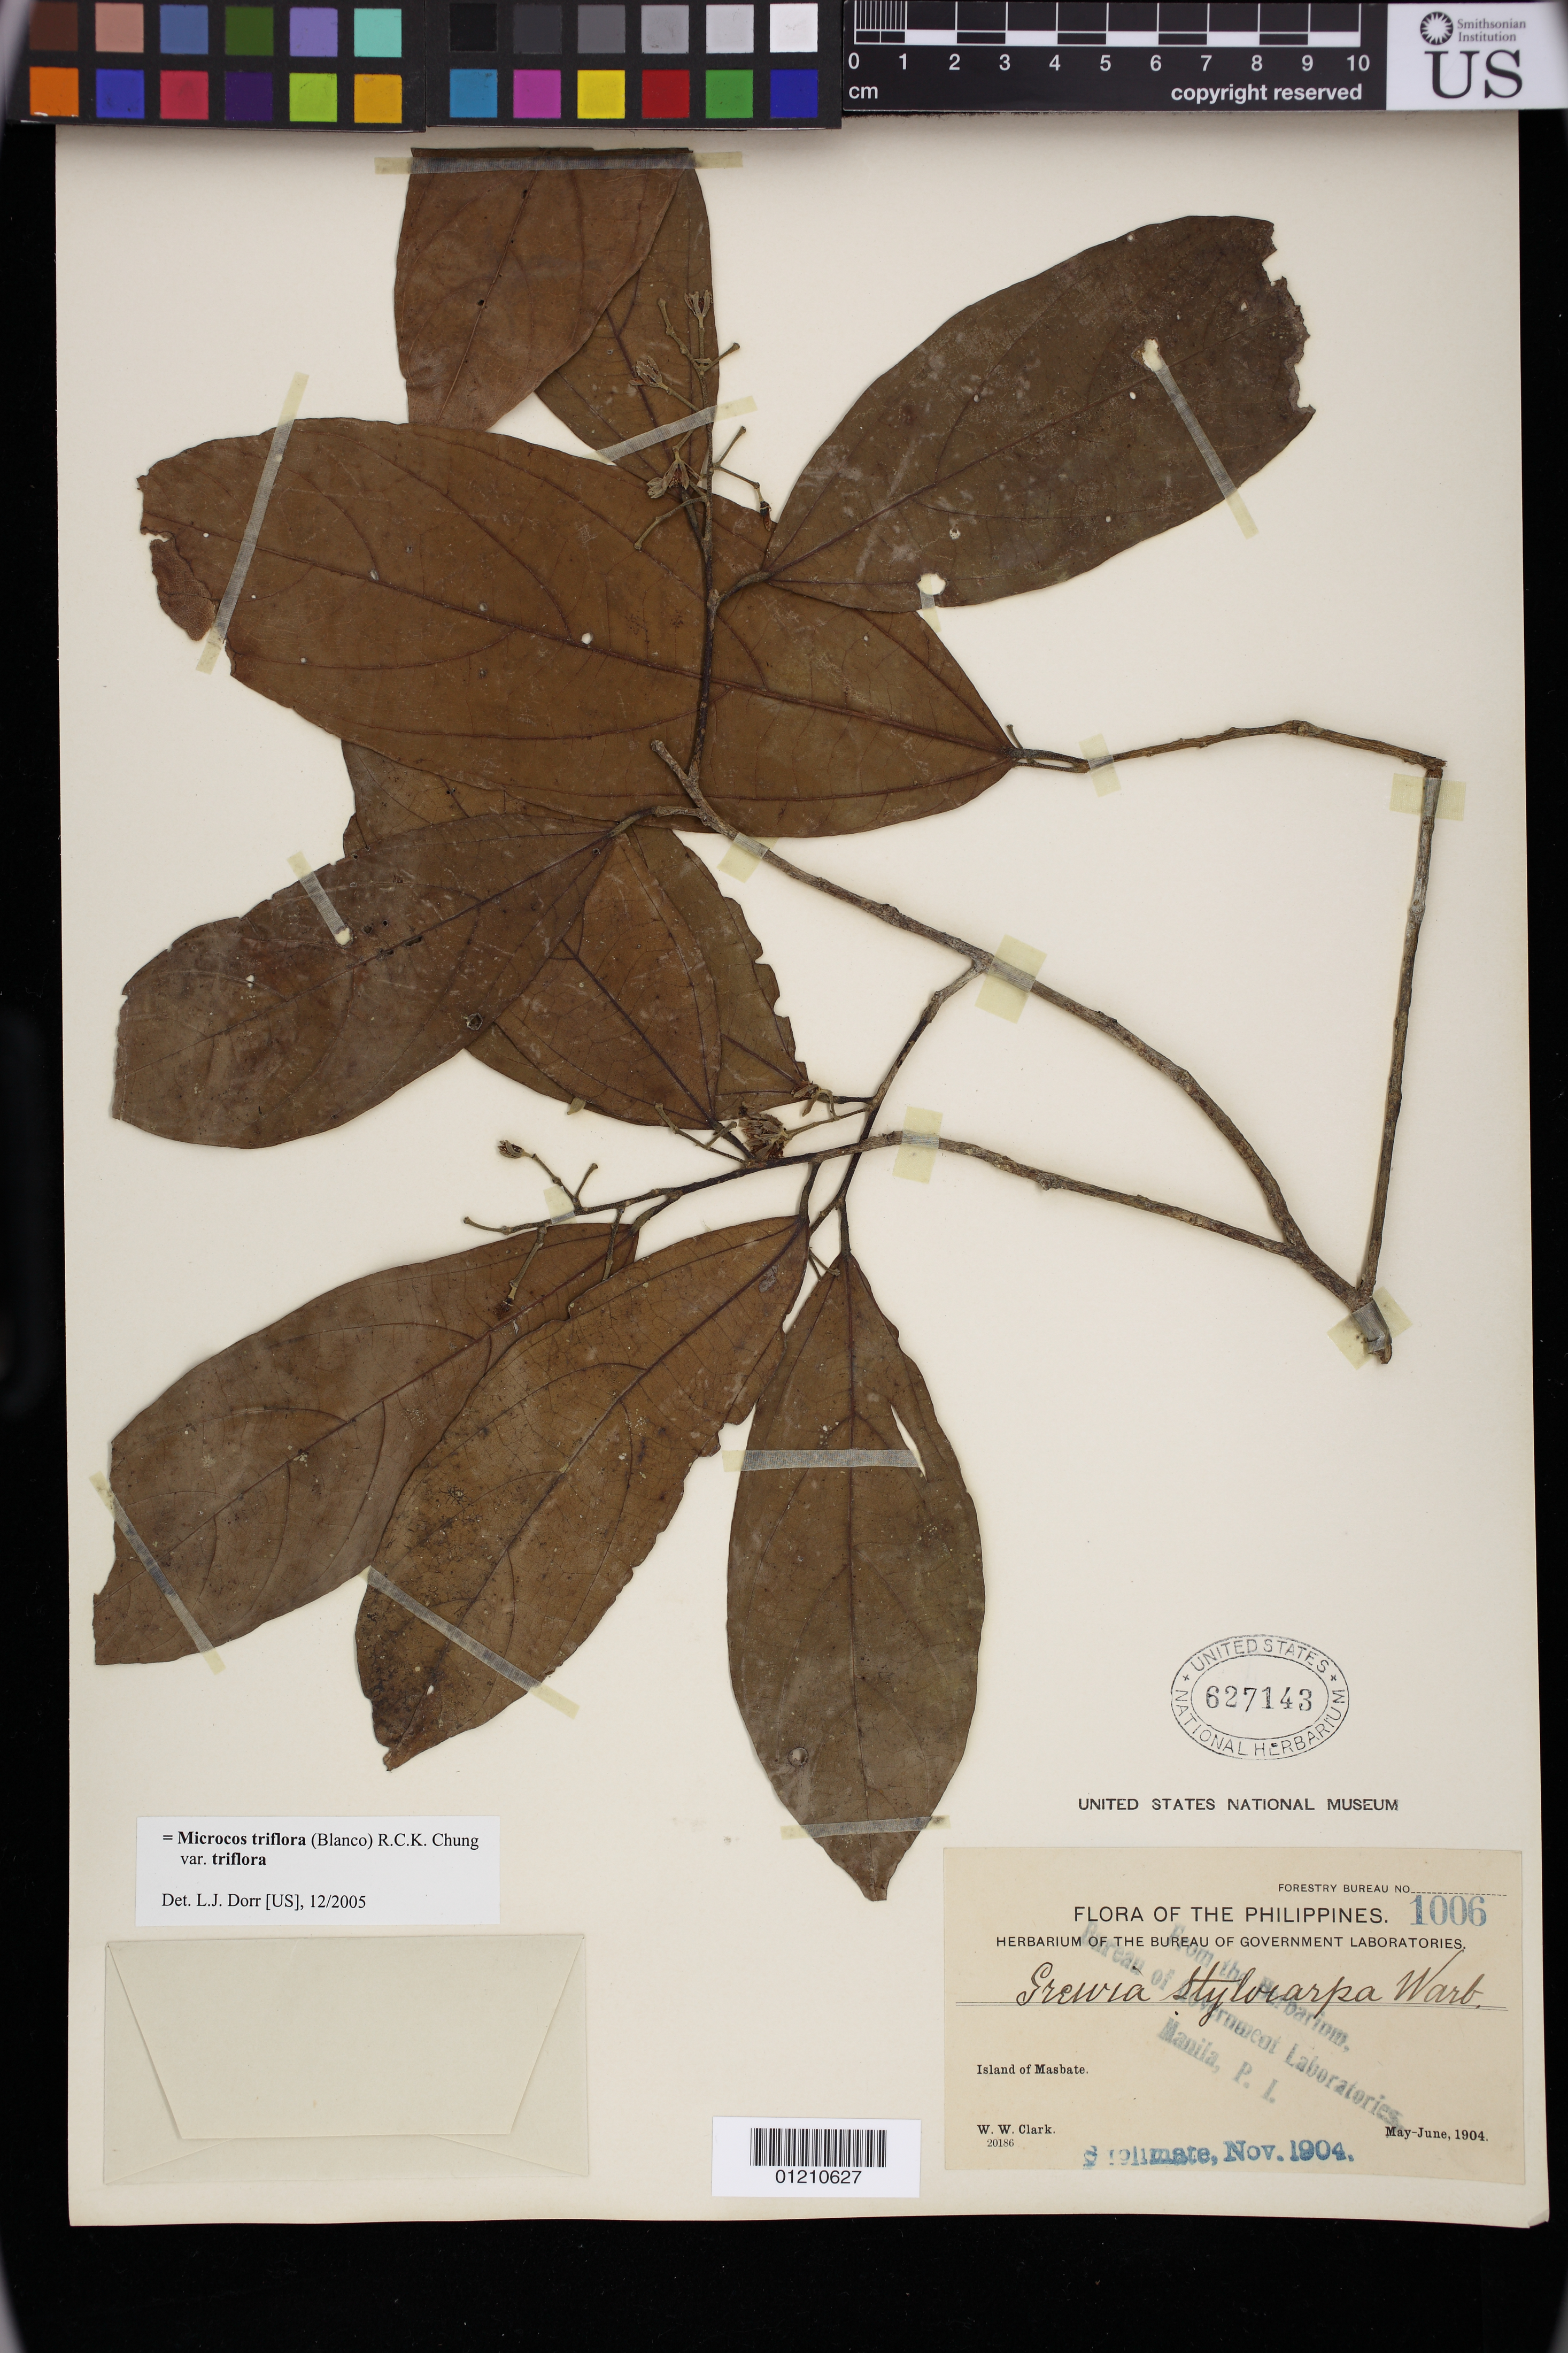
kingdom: Plantae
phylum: Tracheophyta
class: Magnoliopsida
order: Malvales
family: Malvaceae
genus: Microcos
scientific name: Microcos triflora var. triflora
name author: (Blanco) R.C.K. Chung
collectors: W. W. Clark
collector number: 20186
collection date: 1904-05/1904-06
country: Philippines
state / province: Bicol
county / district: Masbate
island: Ticao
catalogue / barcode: US 627143